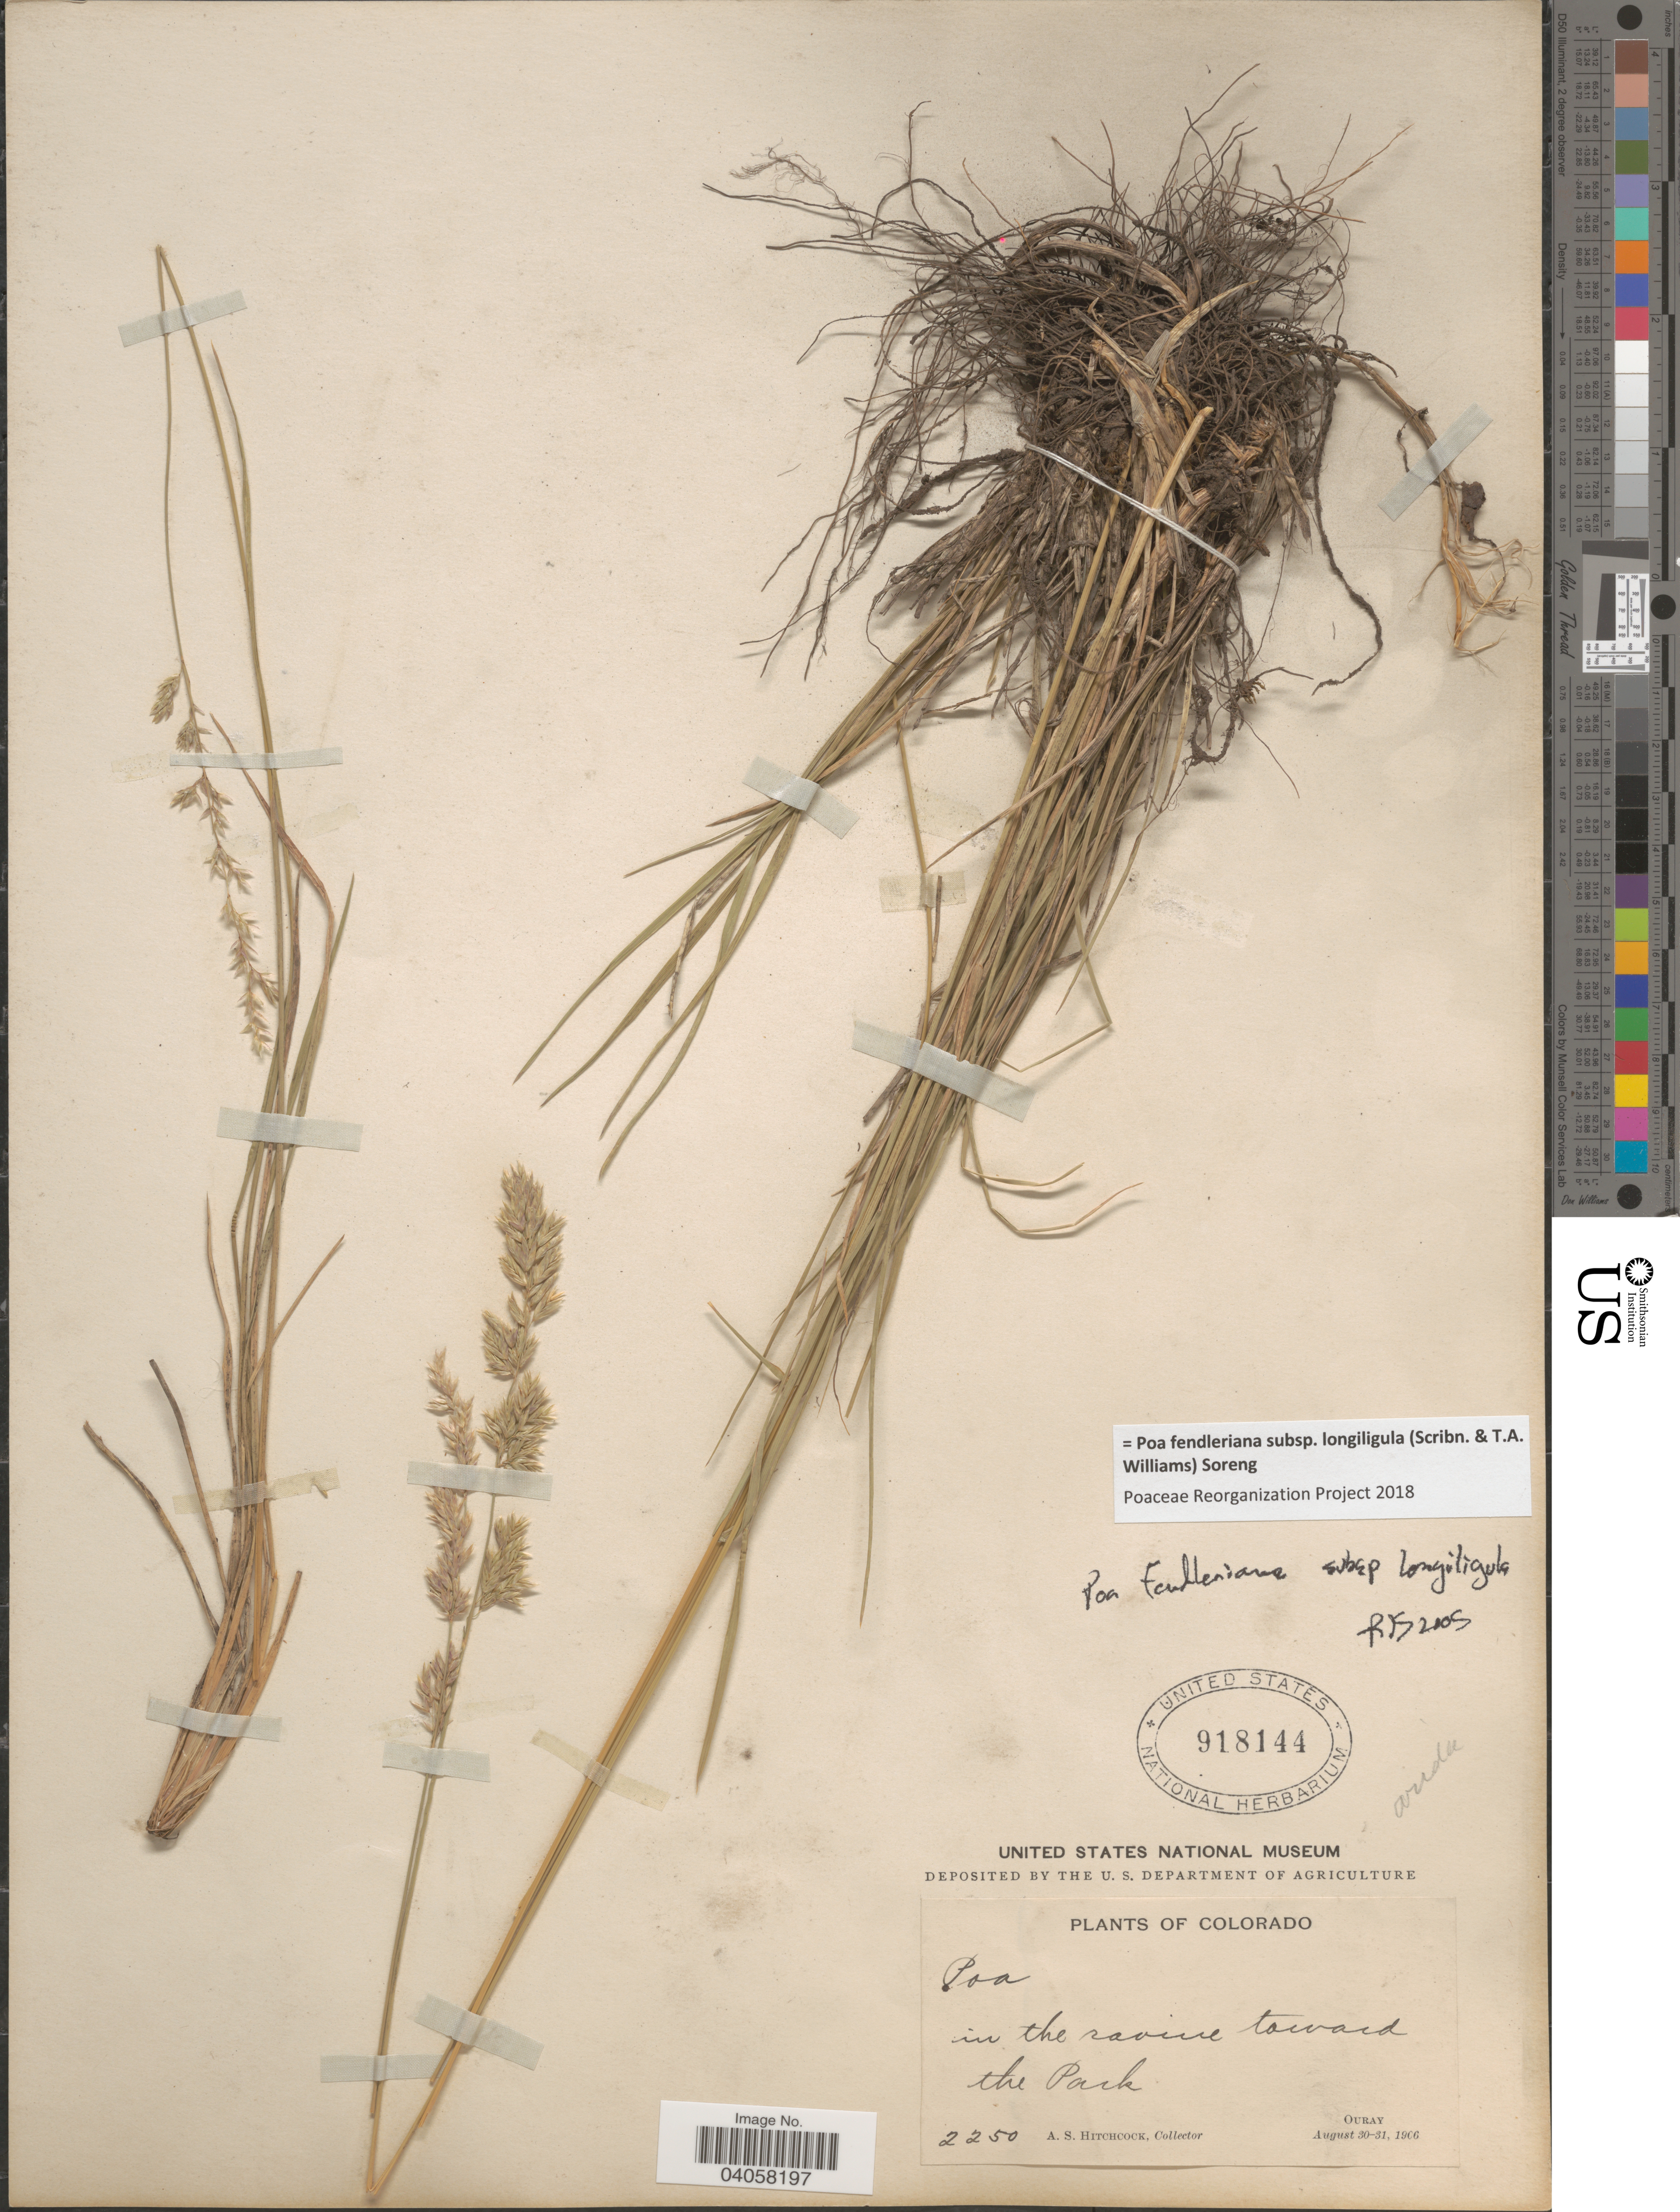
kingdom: Plantae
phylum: Tracheophyta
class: Liliopsida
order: Poales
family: Poaceae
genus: Poa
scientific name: Poa fendleriana subsp. longiligula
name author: (Scribn. & T.A. Williams) Soreng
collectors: A. S. Hitchcock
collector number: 2250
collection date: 1906-08-30/1906-08-31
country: United States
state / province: Colorado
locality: In the ravine toward the Park. Ouray.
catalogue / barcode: US 918144